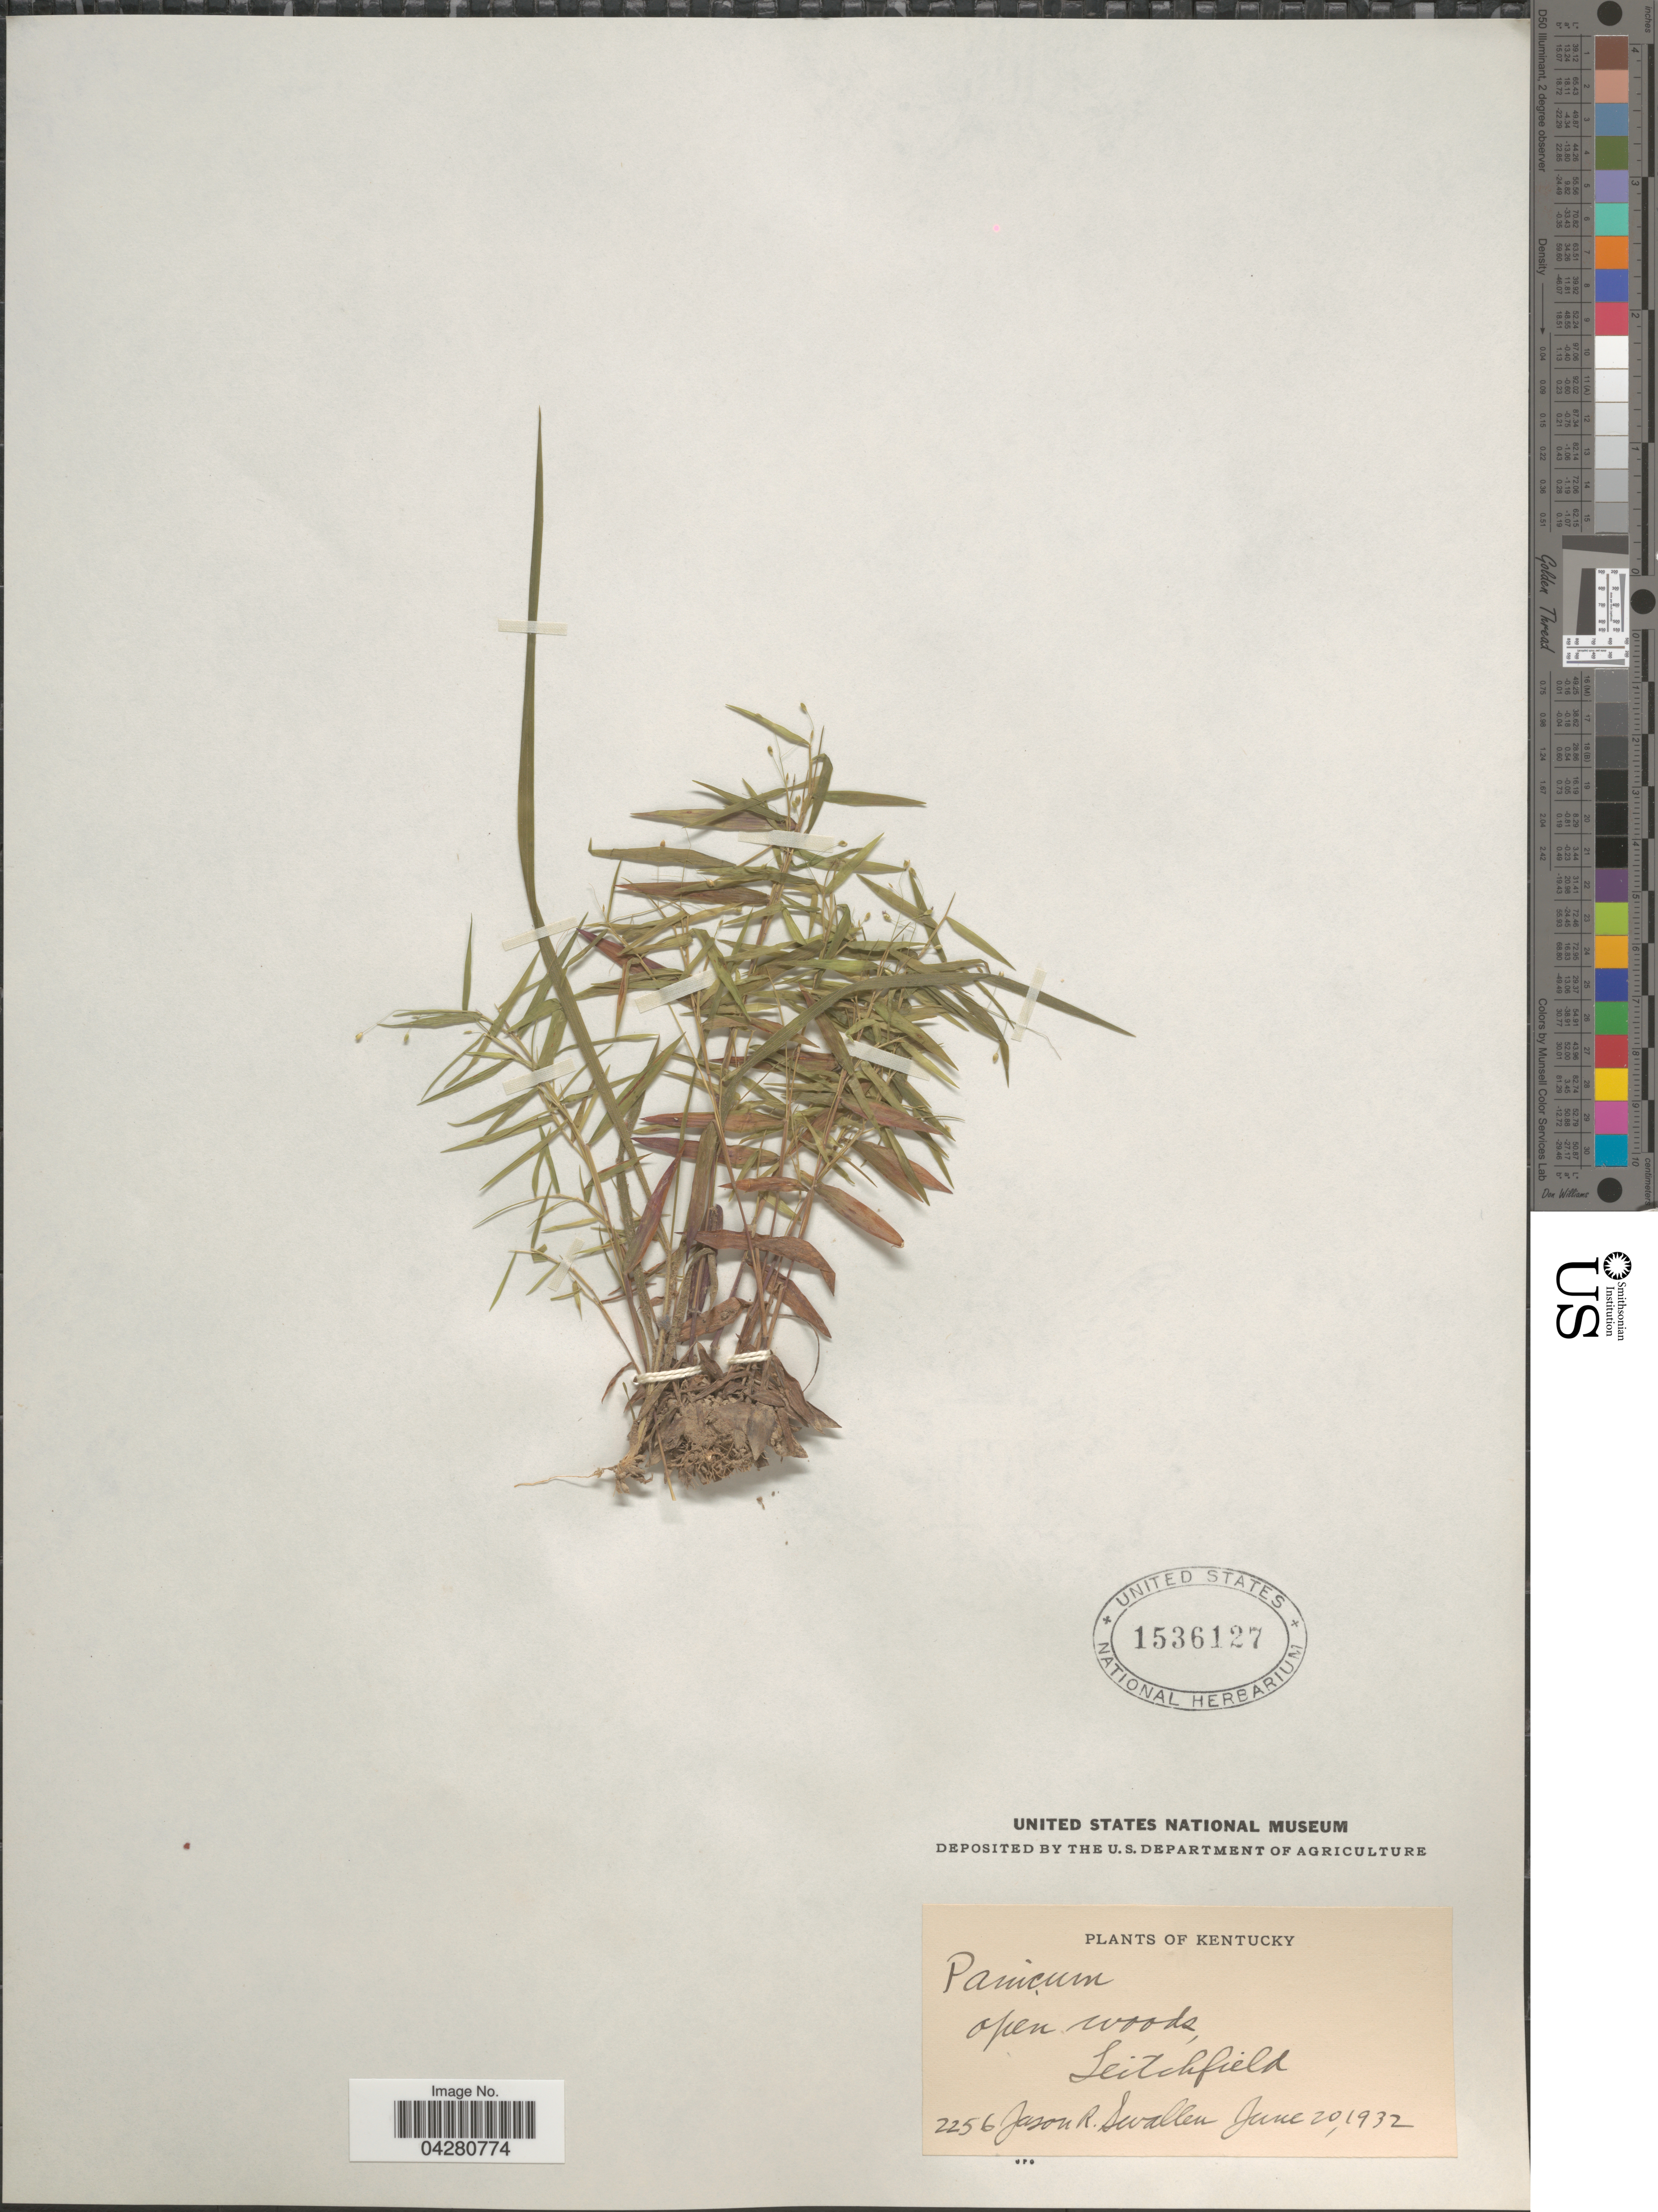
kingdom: Plantae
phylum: Tracheophyta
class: Liliopsida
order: Poales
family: Poaceae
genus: Dichanthelium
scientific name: Dichanthelium dichotomum var. dichotomum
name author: (L.) Gould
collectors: J. R. Swallen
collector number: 2256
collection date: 1932-06-20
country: United States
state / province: Kentucky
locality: Open woods, Seitchfield.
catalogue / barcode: US 1536127